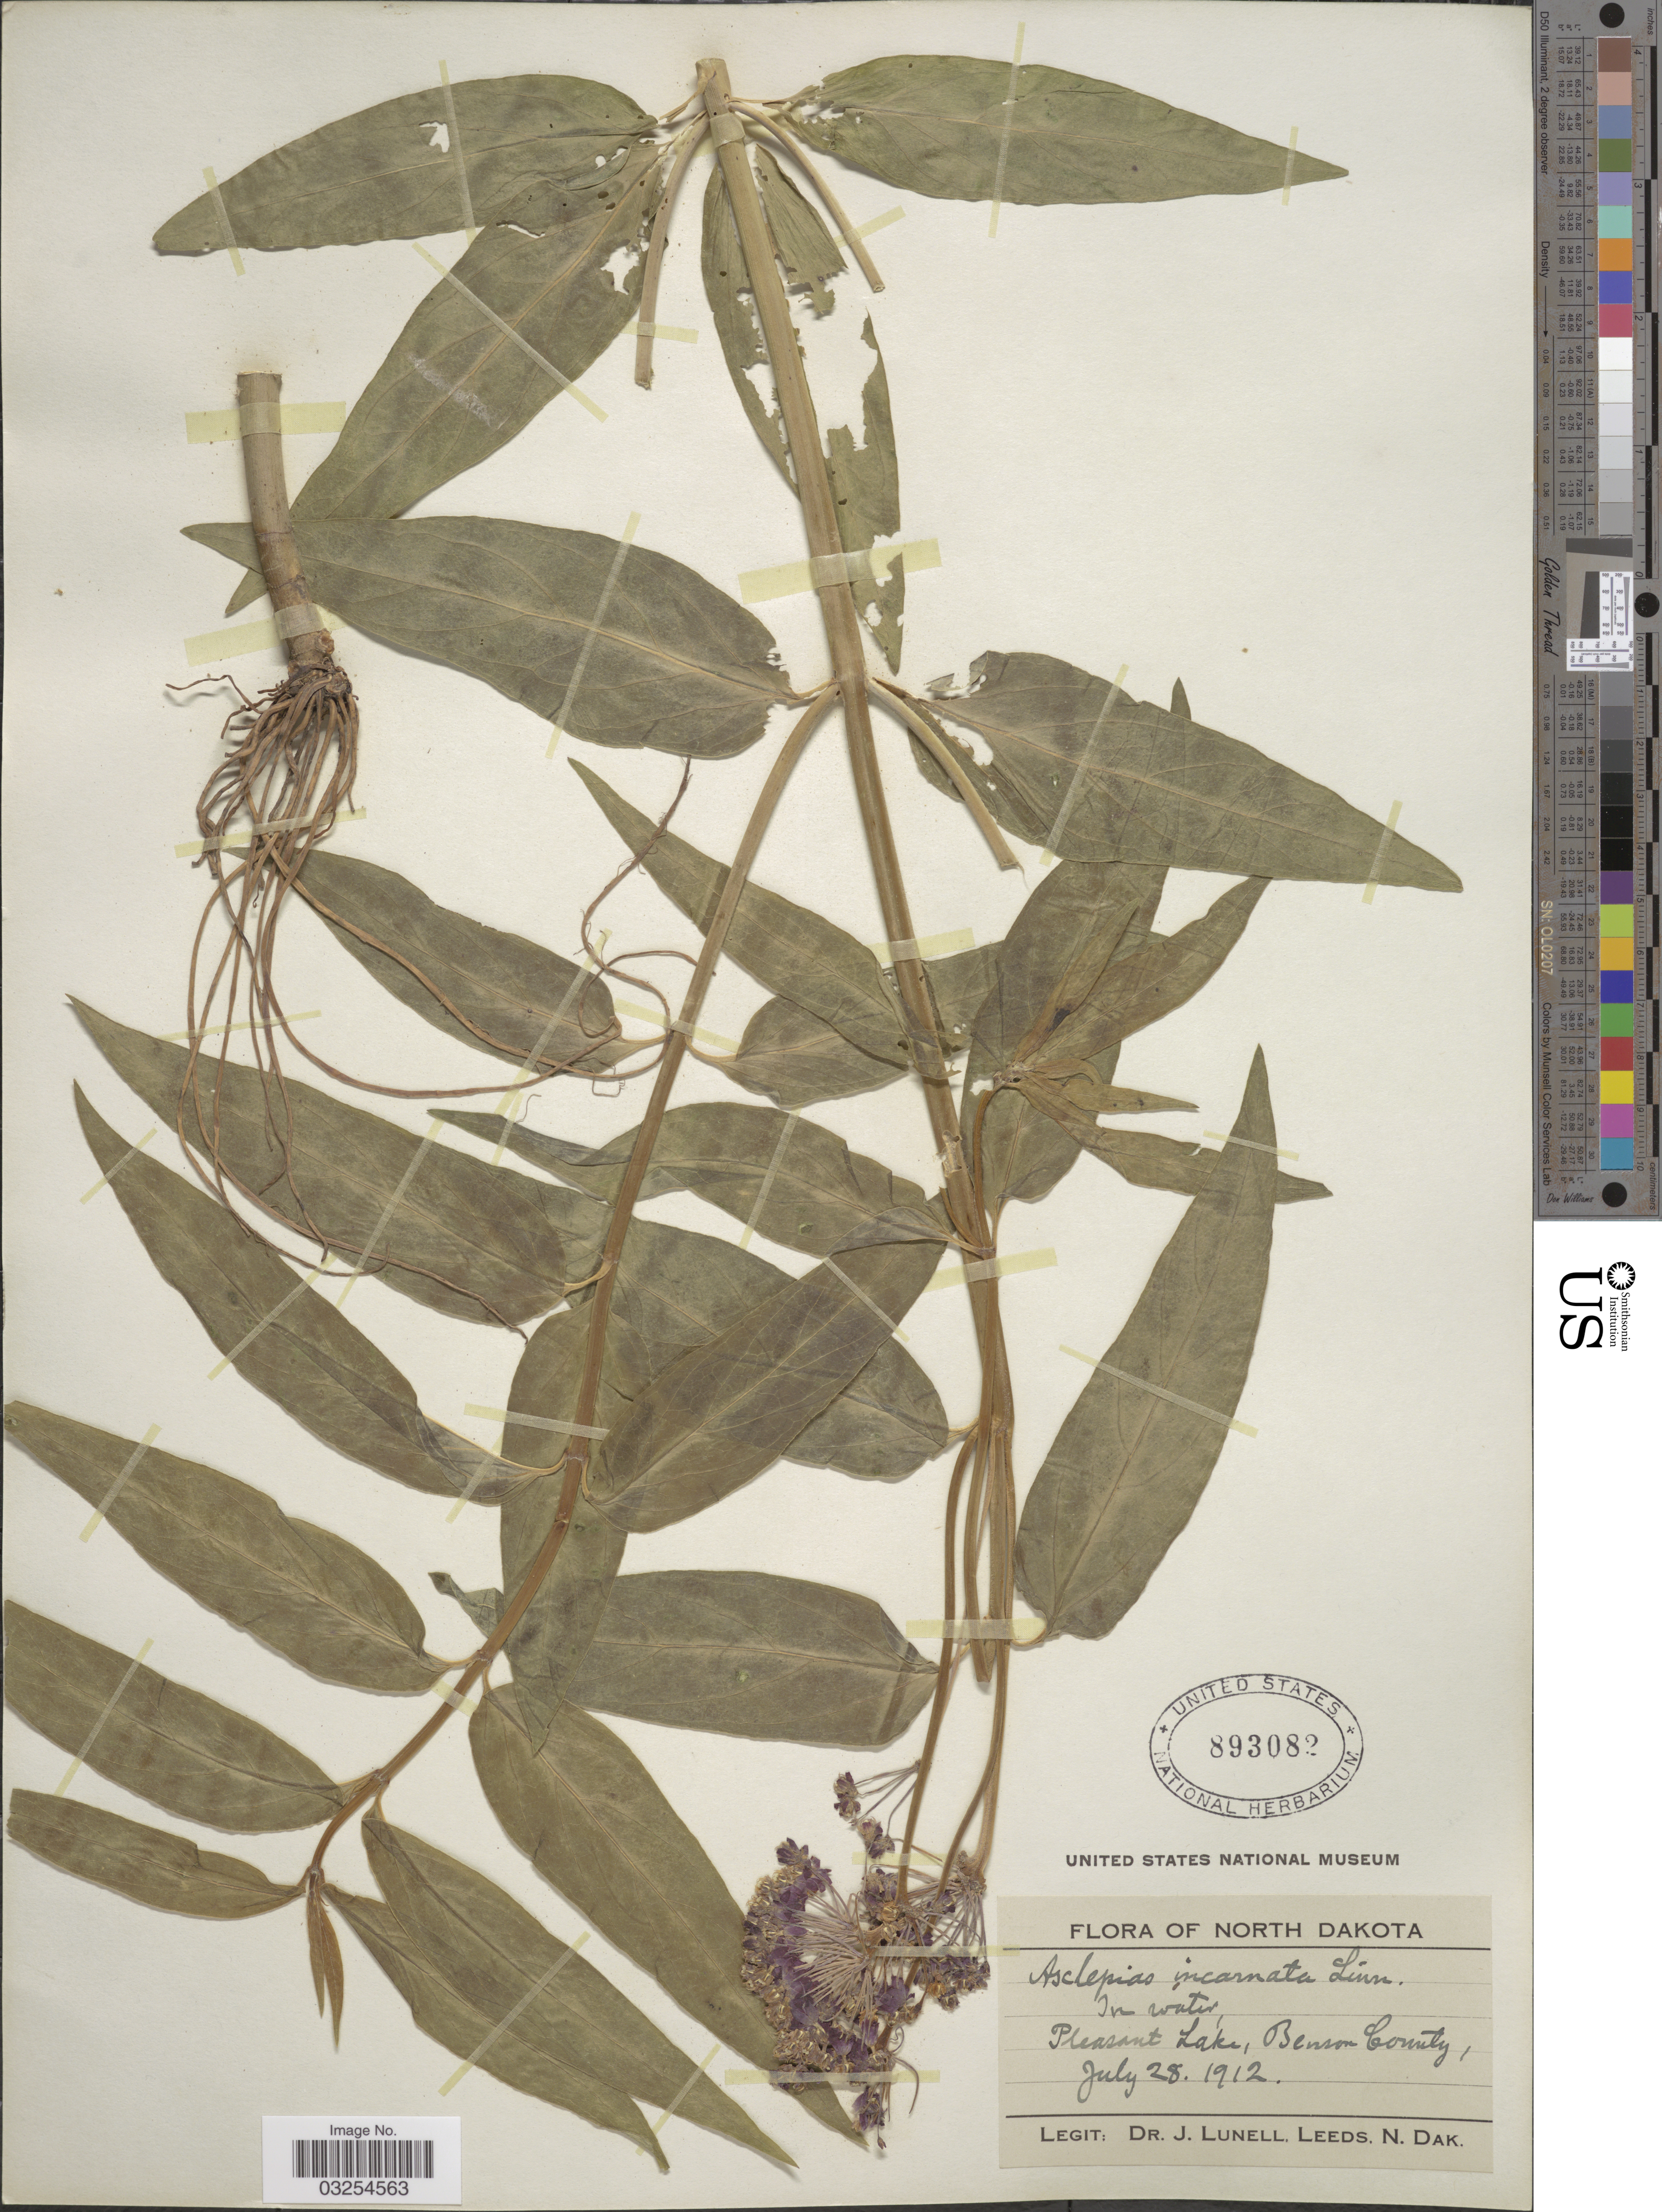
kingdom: Plantae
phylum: Tracheophyta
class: Magnoliopsida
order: Gentianales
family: Apocynaceae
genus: Asclepias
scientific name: Asclepias incarnata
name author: L.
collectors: J. Lunell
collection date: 1912-07-28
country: United States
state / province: North Dakota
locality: Pleasant Lake, Benson County.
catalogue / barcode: US 893082